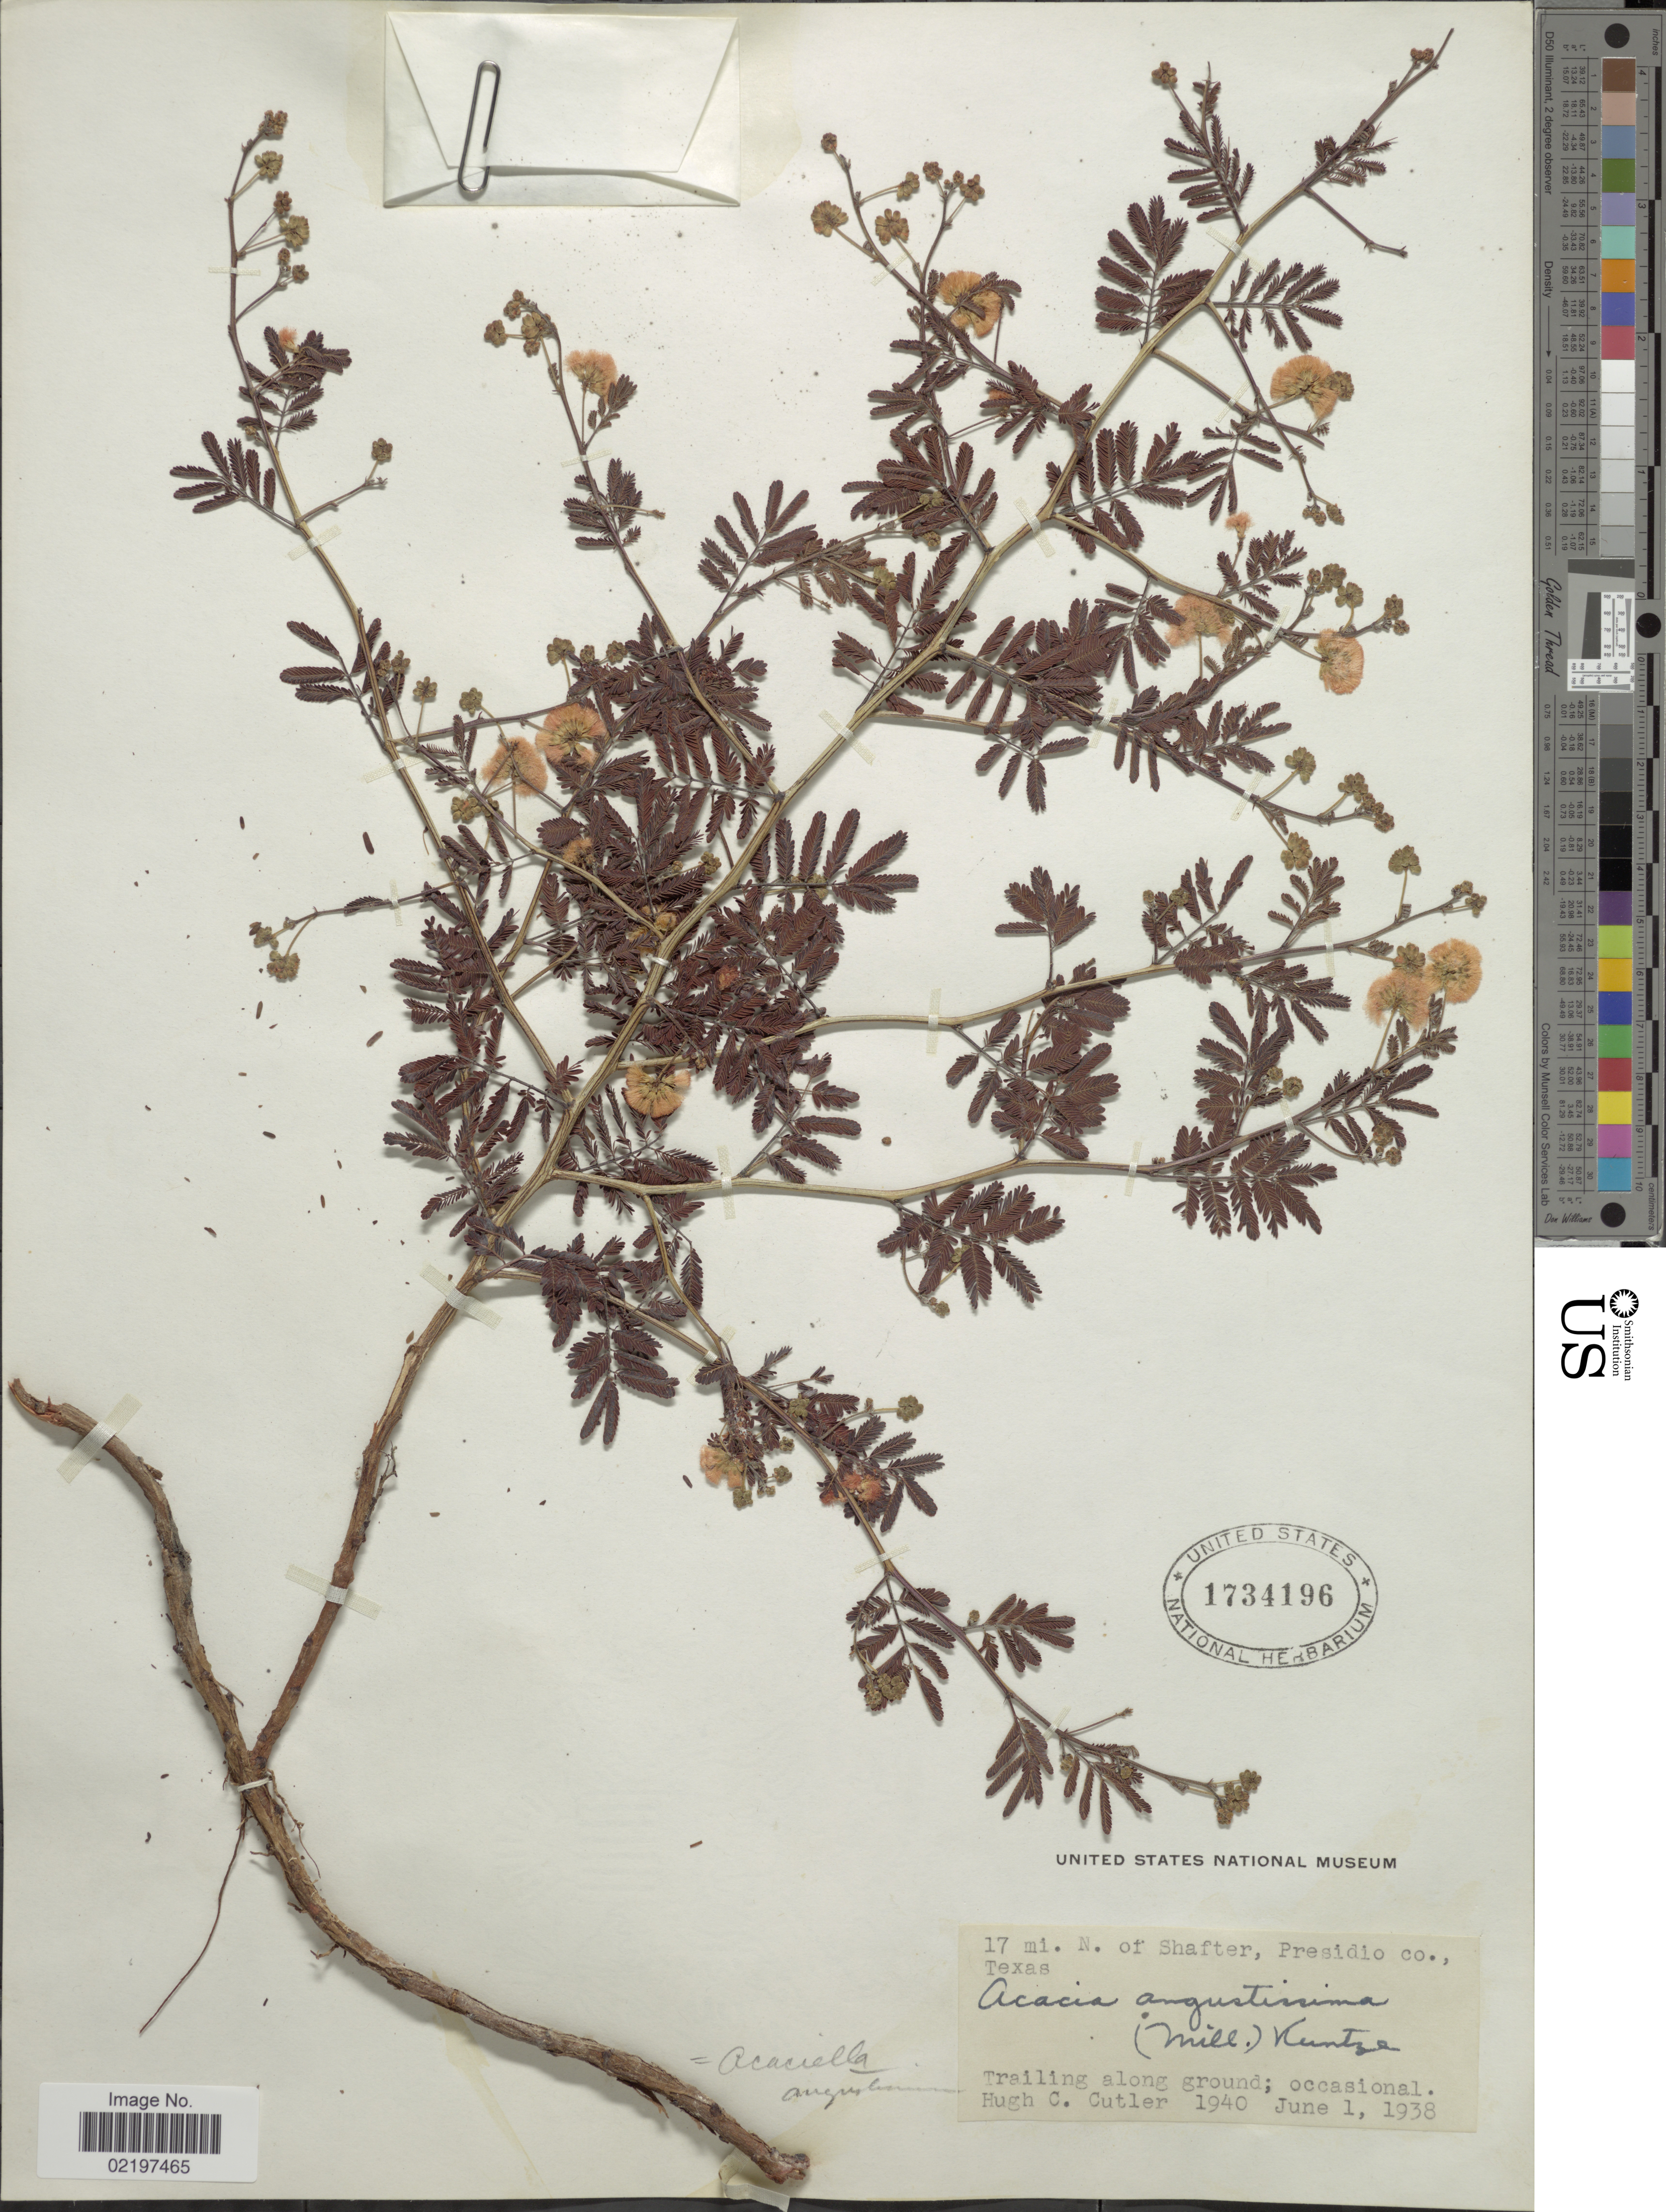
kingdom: Plantae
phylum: Tracheophyta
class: Magnoliopsida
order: Fabales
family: Fabaceae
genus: Acaciella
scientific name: Acaciella angustissima var. texensis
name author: (Nutt. ex Torr. & A. Gray) L. Rico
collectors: H. C. Cutler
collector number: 1940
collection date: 1938-06-01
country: United States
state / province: Texas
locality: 17 mi. N. of Shafter, Presidio co., trailing along ground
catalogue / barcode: US 1734196